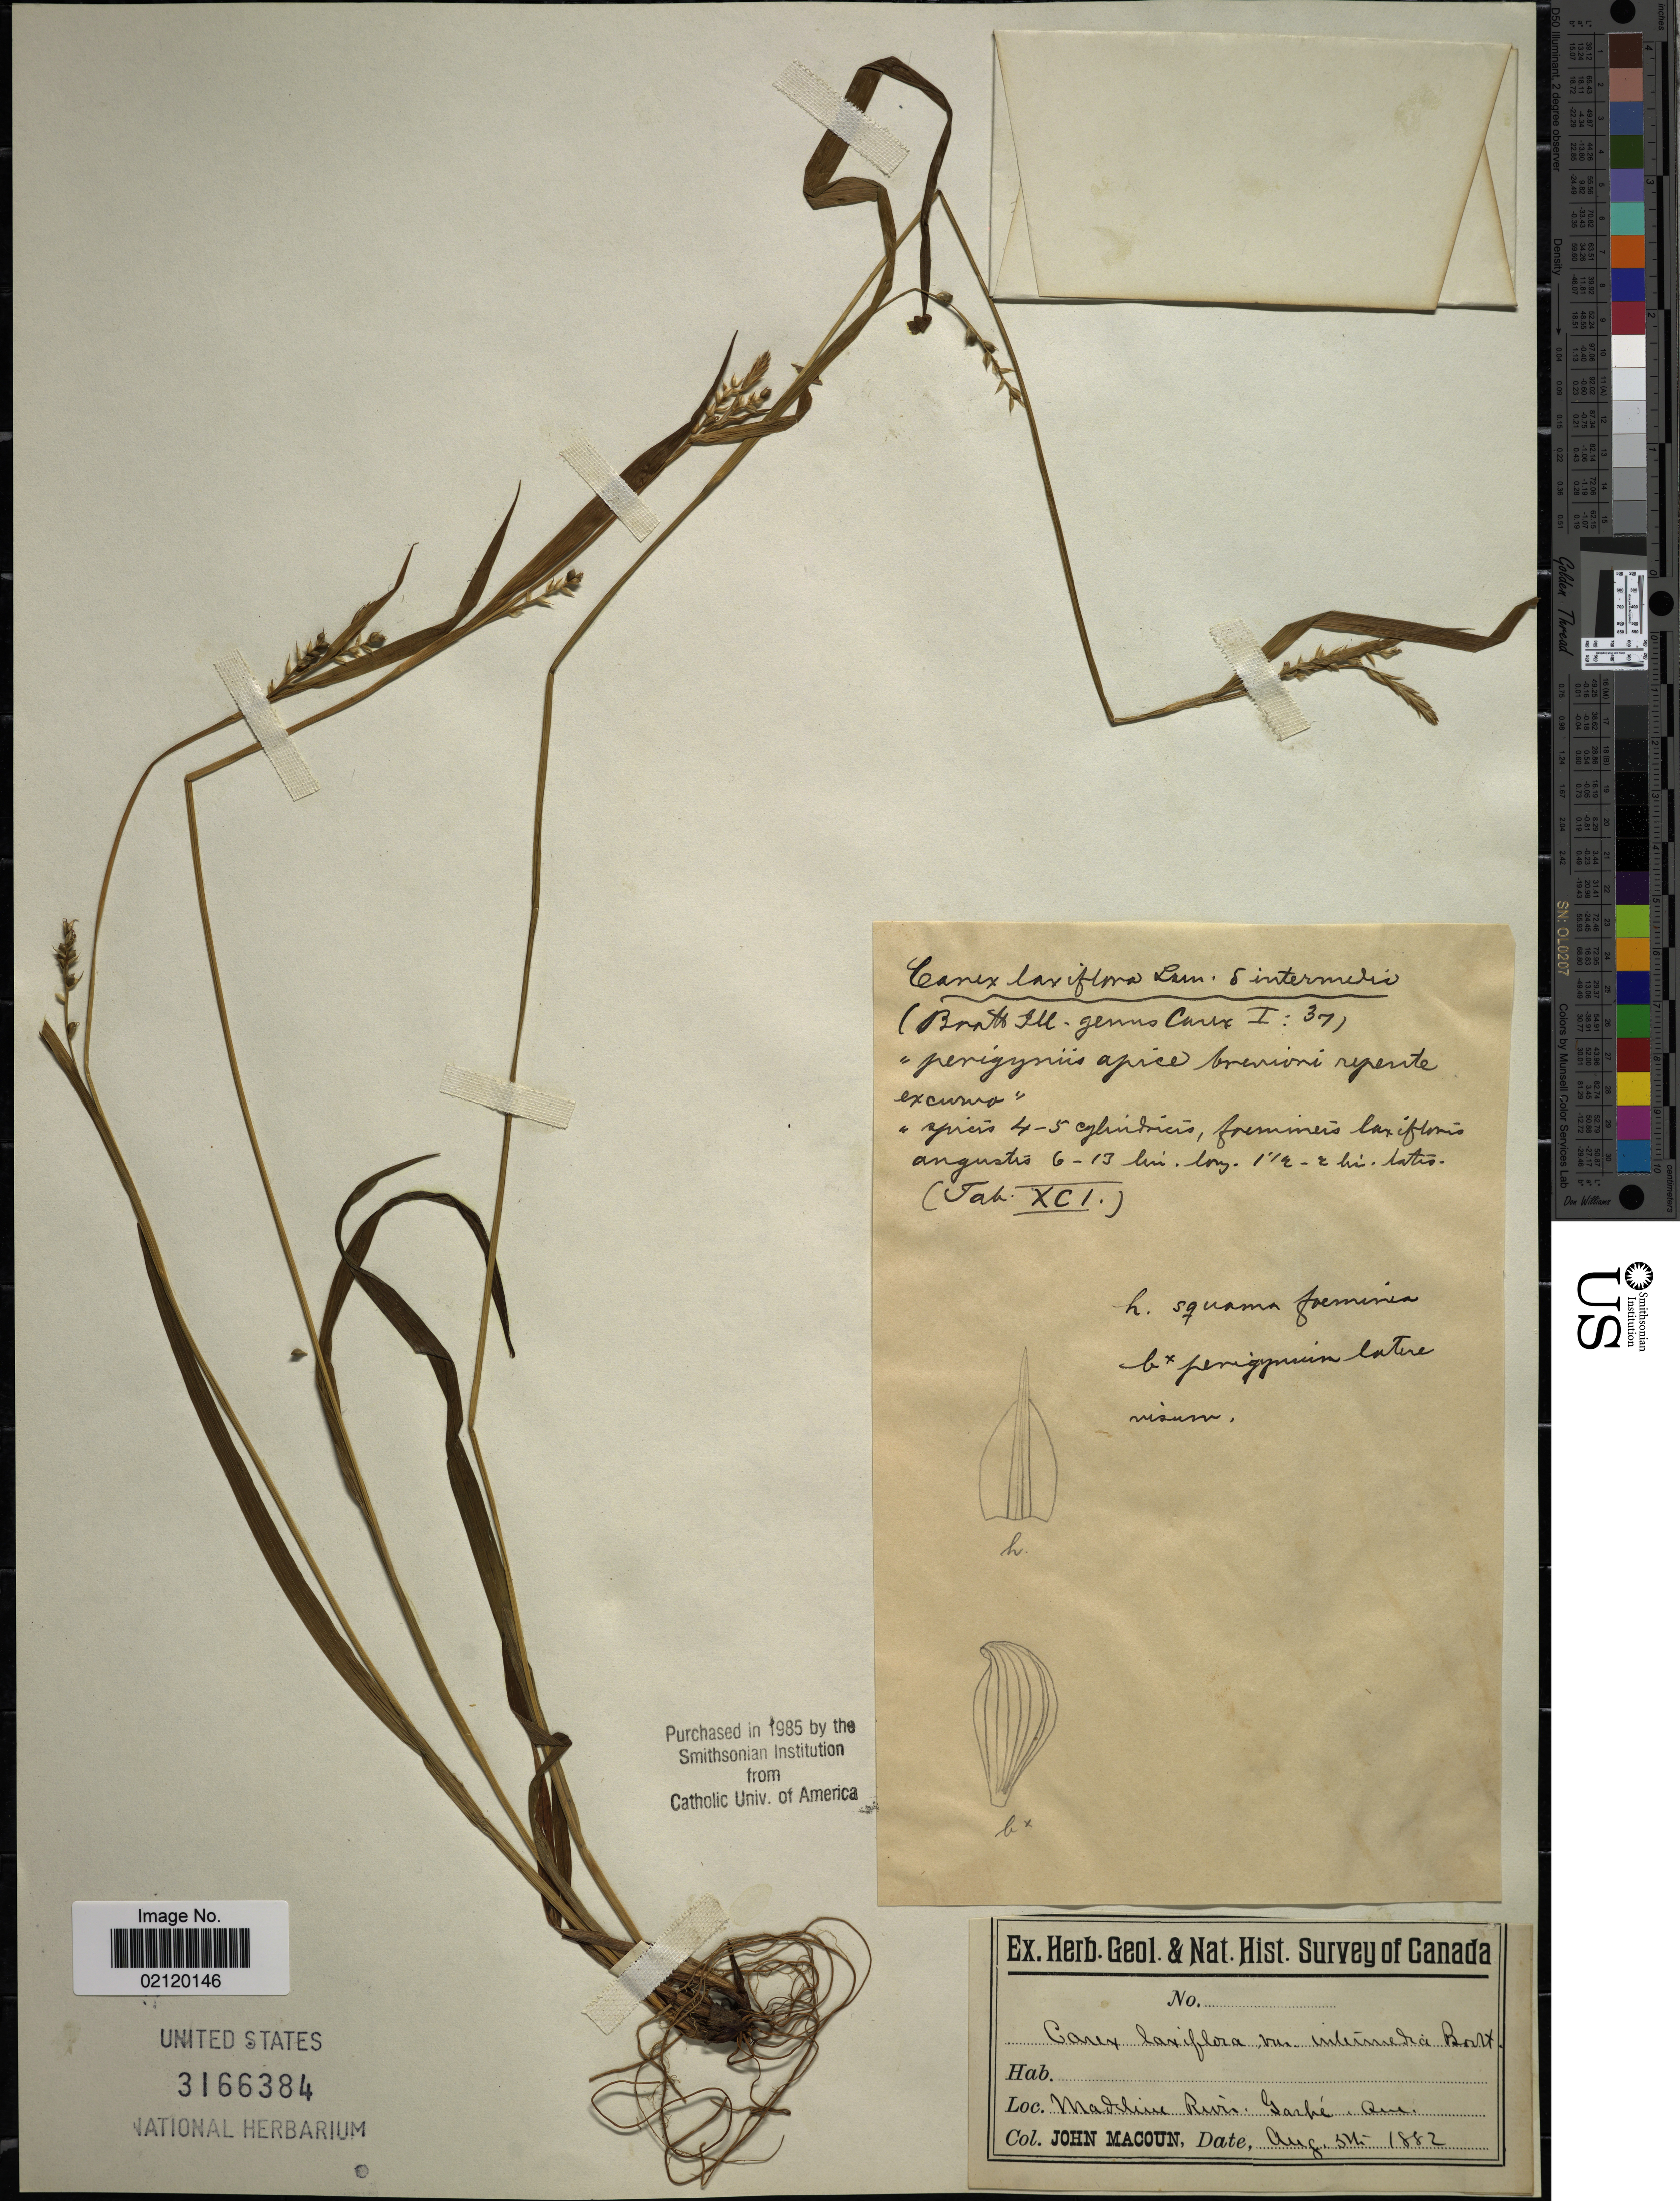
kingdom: Plantae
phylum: Tracheophyta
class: Liliopsida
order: Poales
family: Cyperaceae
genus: Carex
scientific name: Carex laxiflora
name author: Lam.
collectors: J. Macoun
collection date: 1882-08-05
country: Canada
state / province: Quebec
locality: Madeline River, Gaspie, Que.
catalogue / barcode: US 3166384